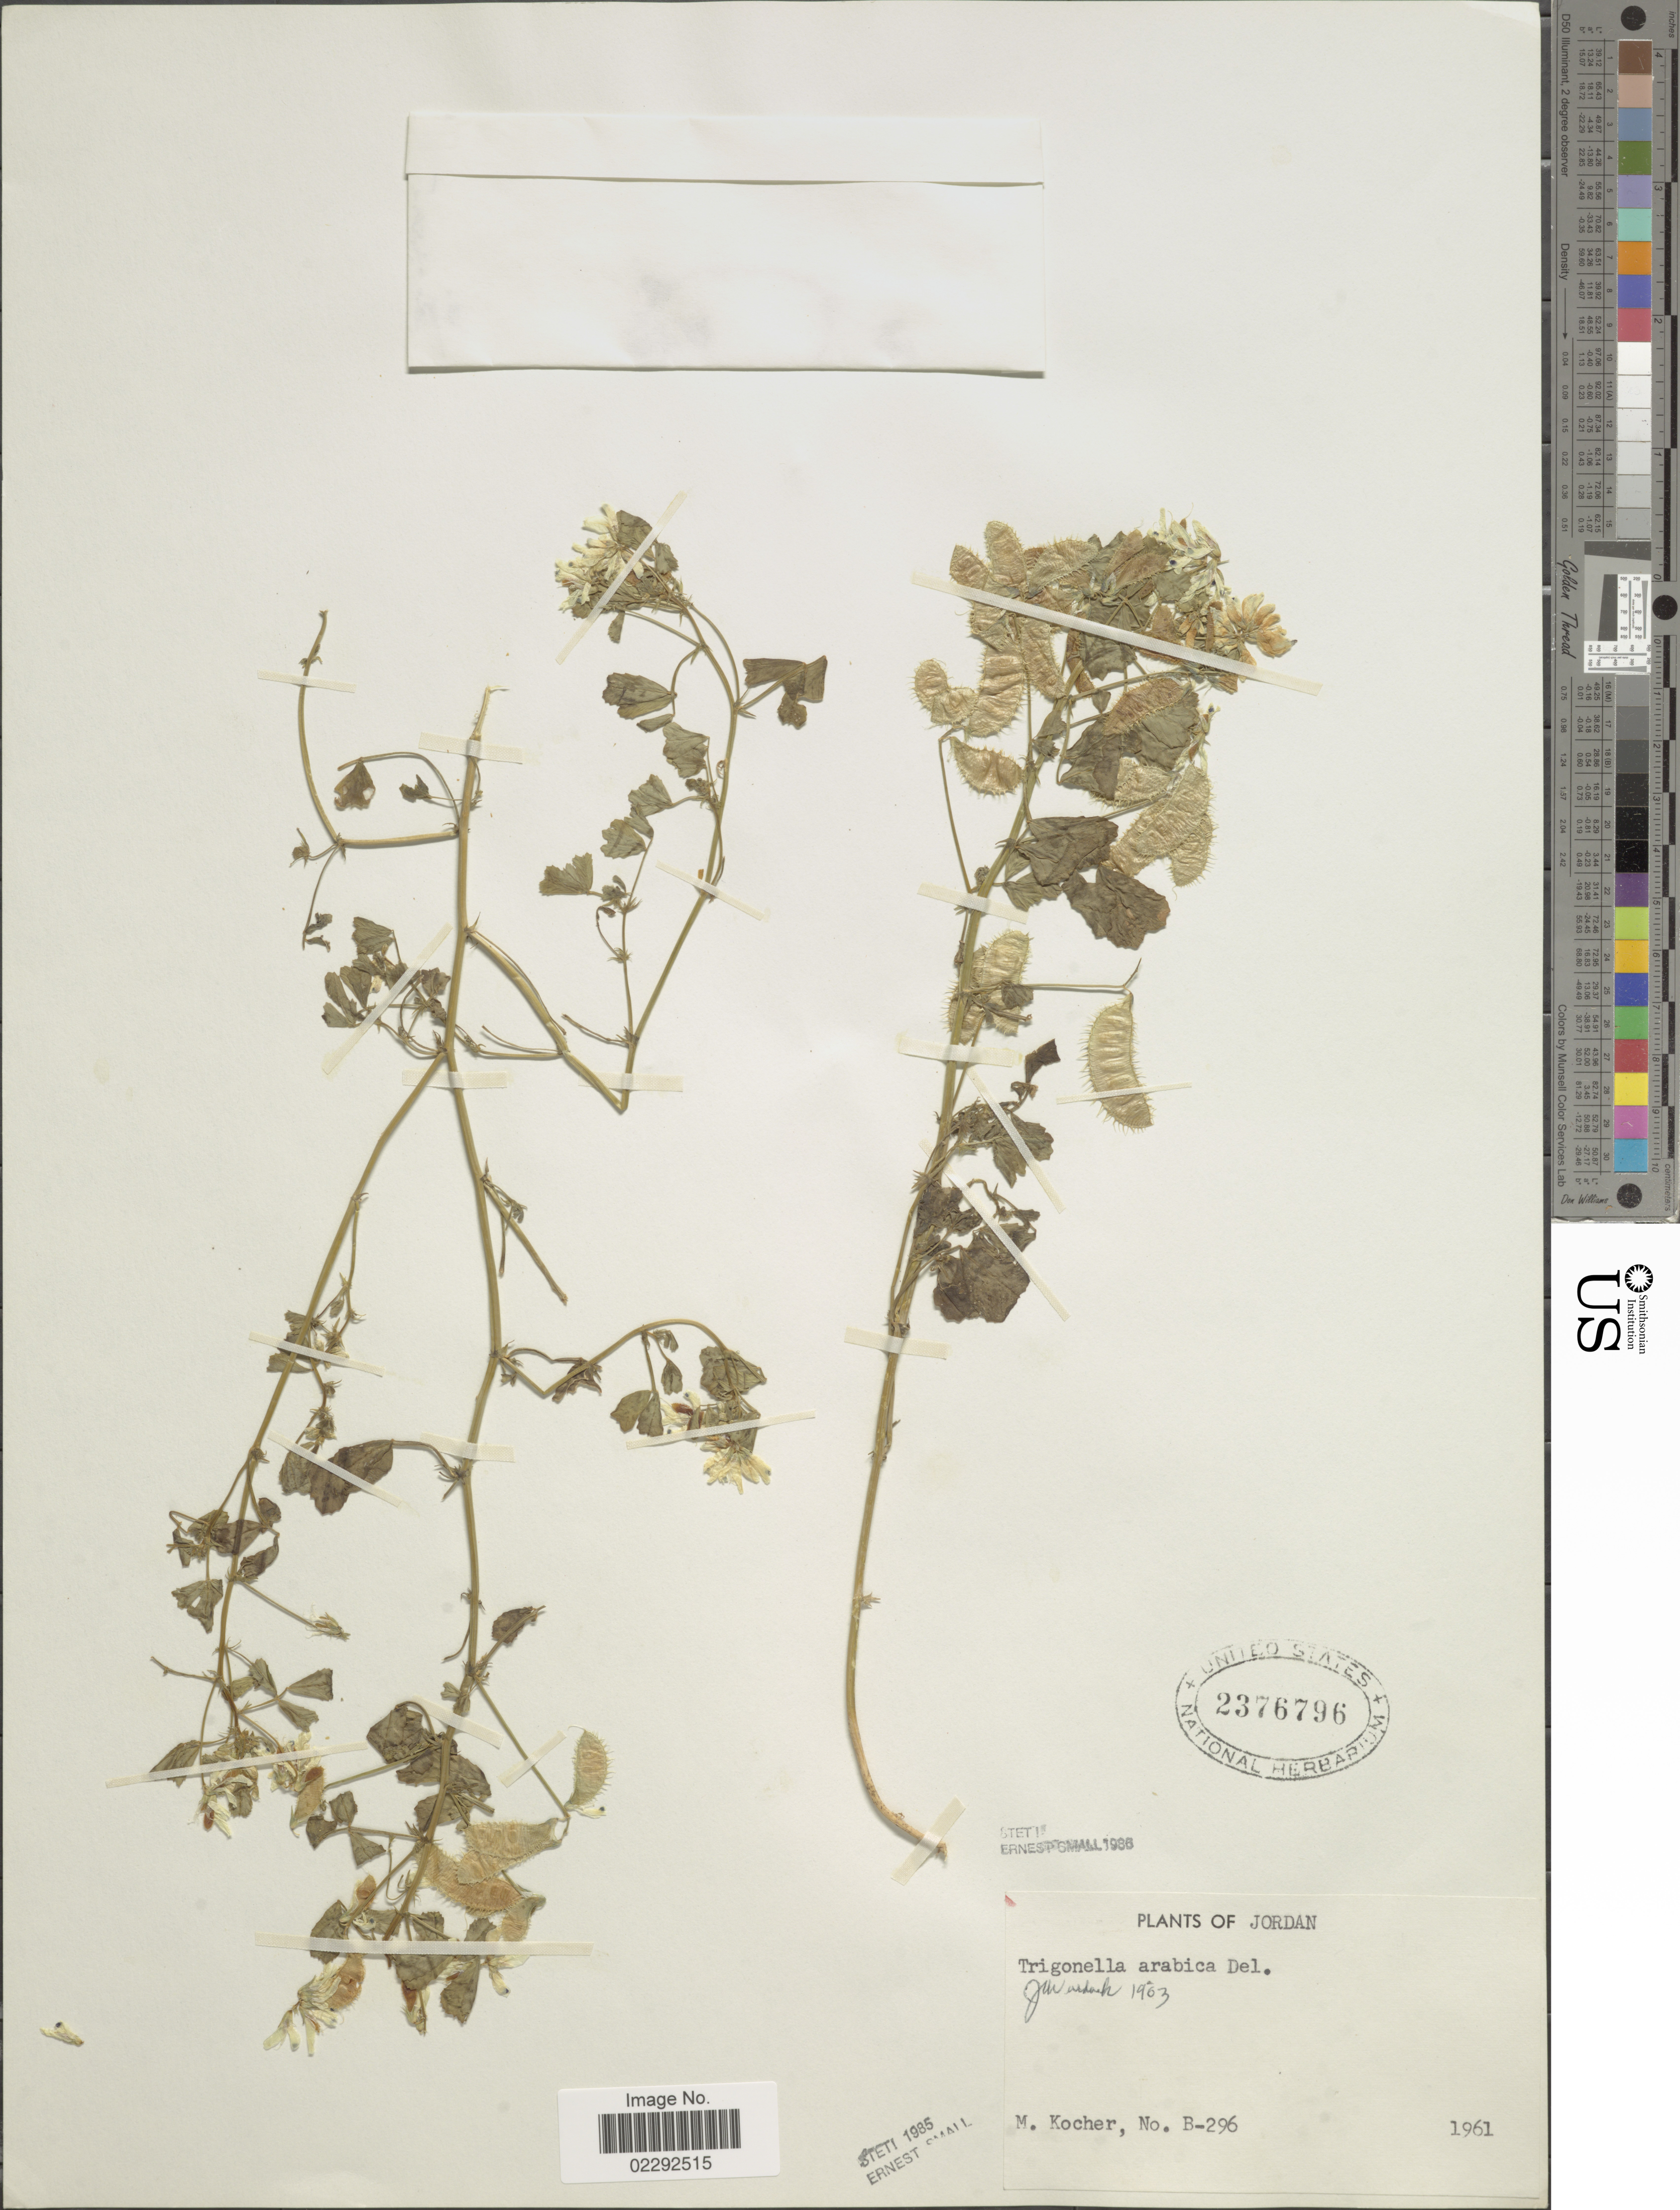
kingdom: Plantae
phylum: Tracheophyta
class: Magnoliopsida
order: Fabales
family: Fabaceae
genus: Trigonella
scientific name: Trigonella arabica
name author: Delile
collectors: M. Kocher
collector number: B-296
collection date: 1961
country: Jordan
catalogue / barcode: US 2376796